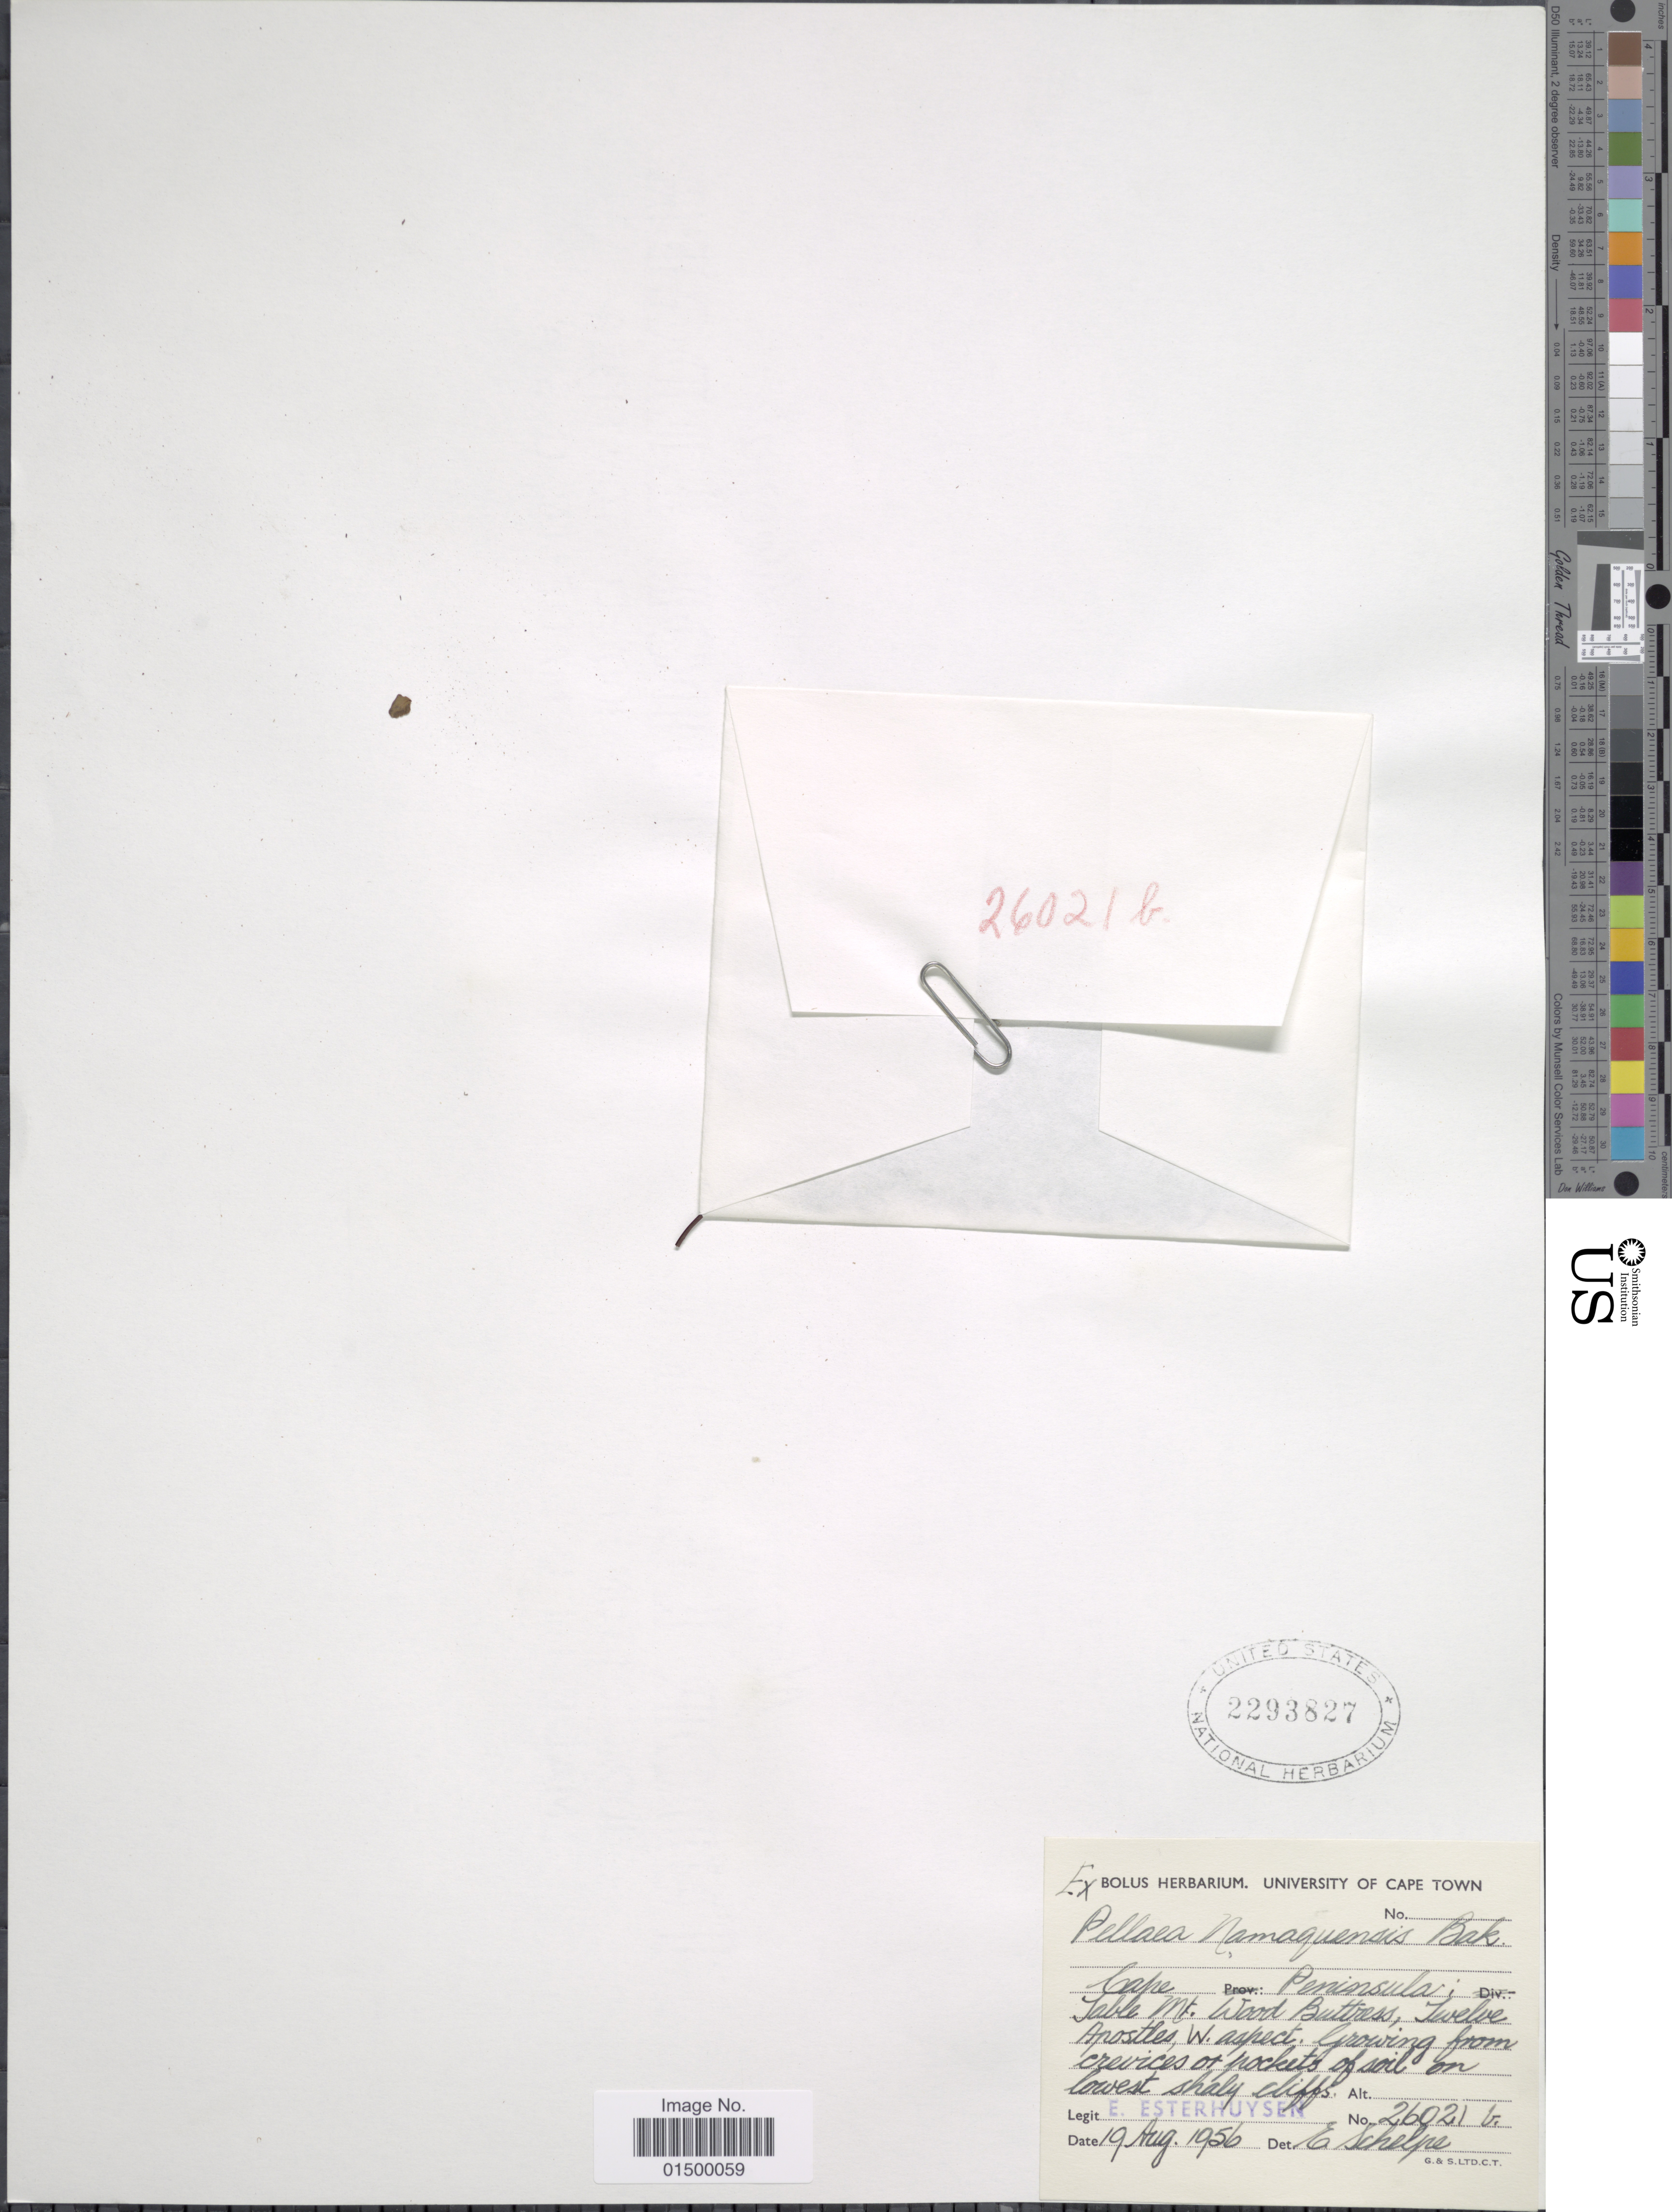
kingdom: Plantae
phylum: Tracheophyta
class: Polypodiopsida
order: Polypodiales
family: Pteridaceae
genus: Cheilanthes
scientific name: Cheilanthes namaquensis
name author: (Baker) Schelpe & N.C. Anthony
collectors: E. E. Esterhuysen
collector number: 26021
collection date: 1956-08-19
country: South Africa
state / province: Western Cape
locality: Cape Peninsula; Table Mt.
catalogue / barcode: US 2293827